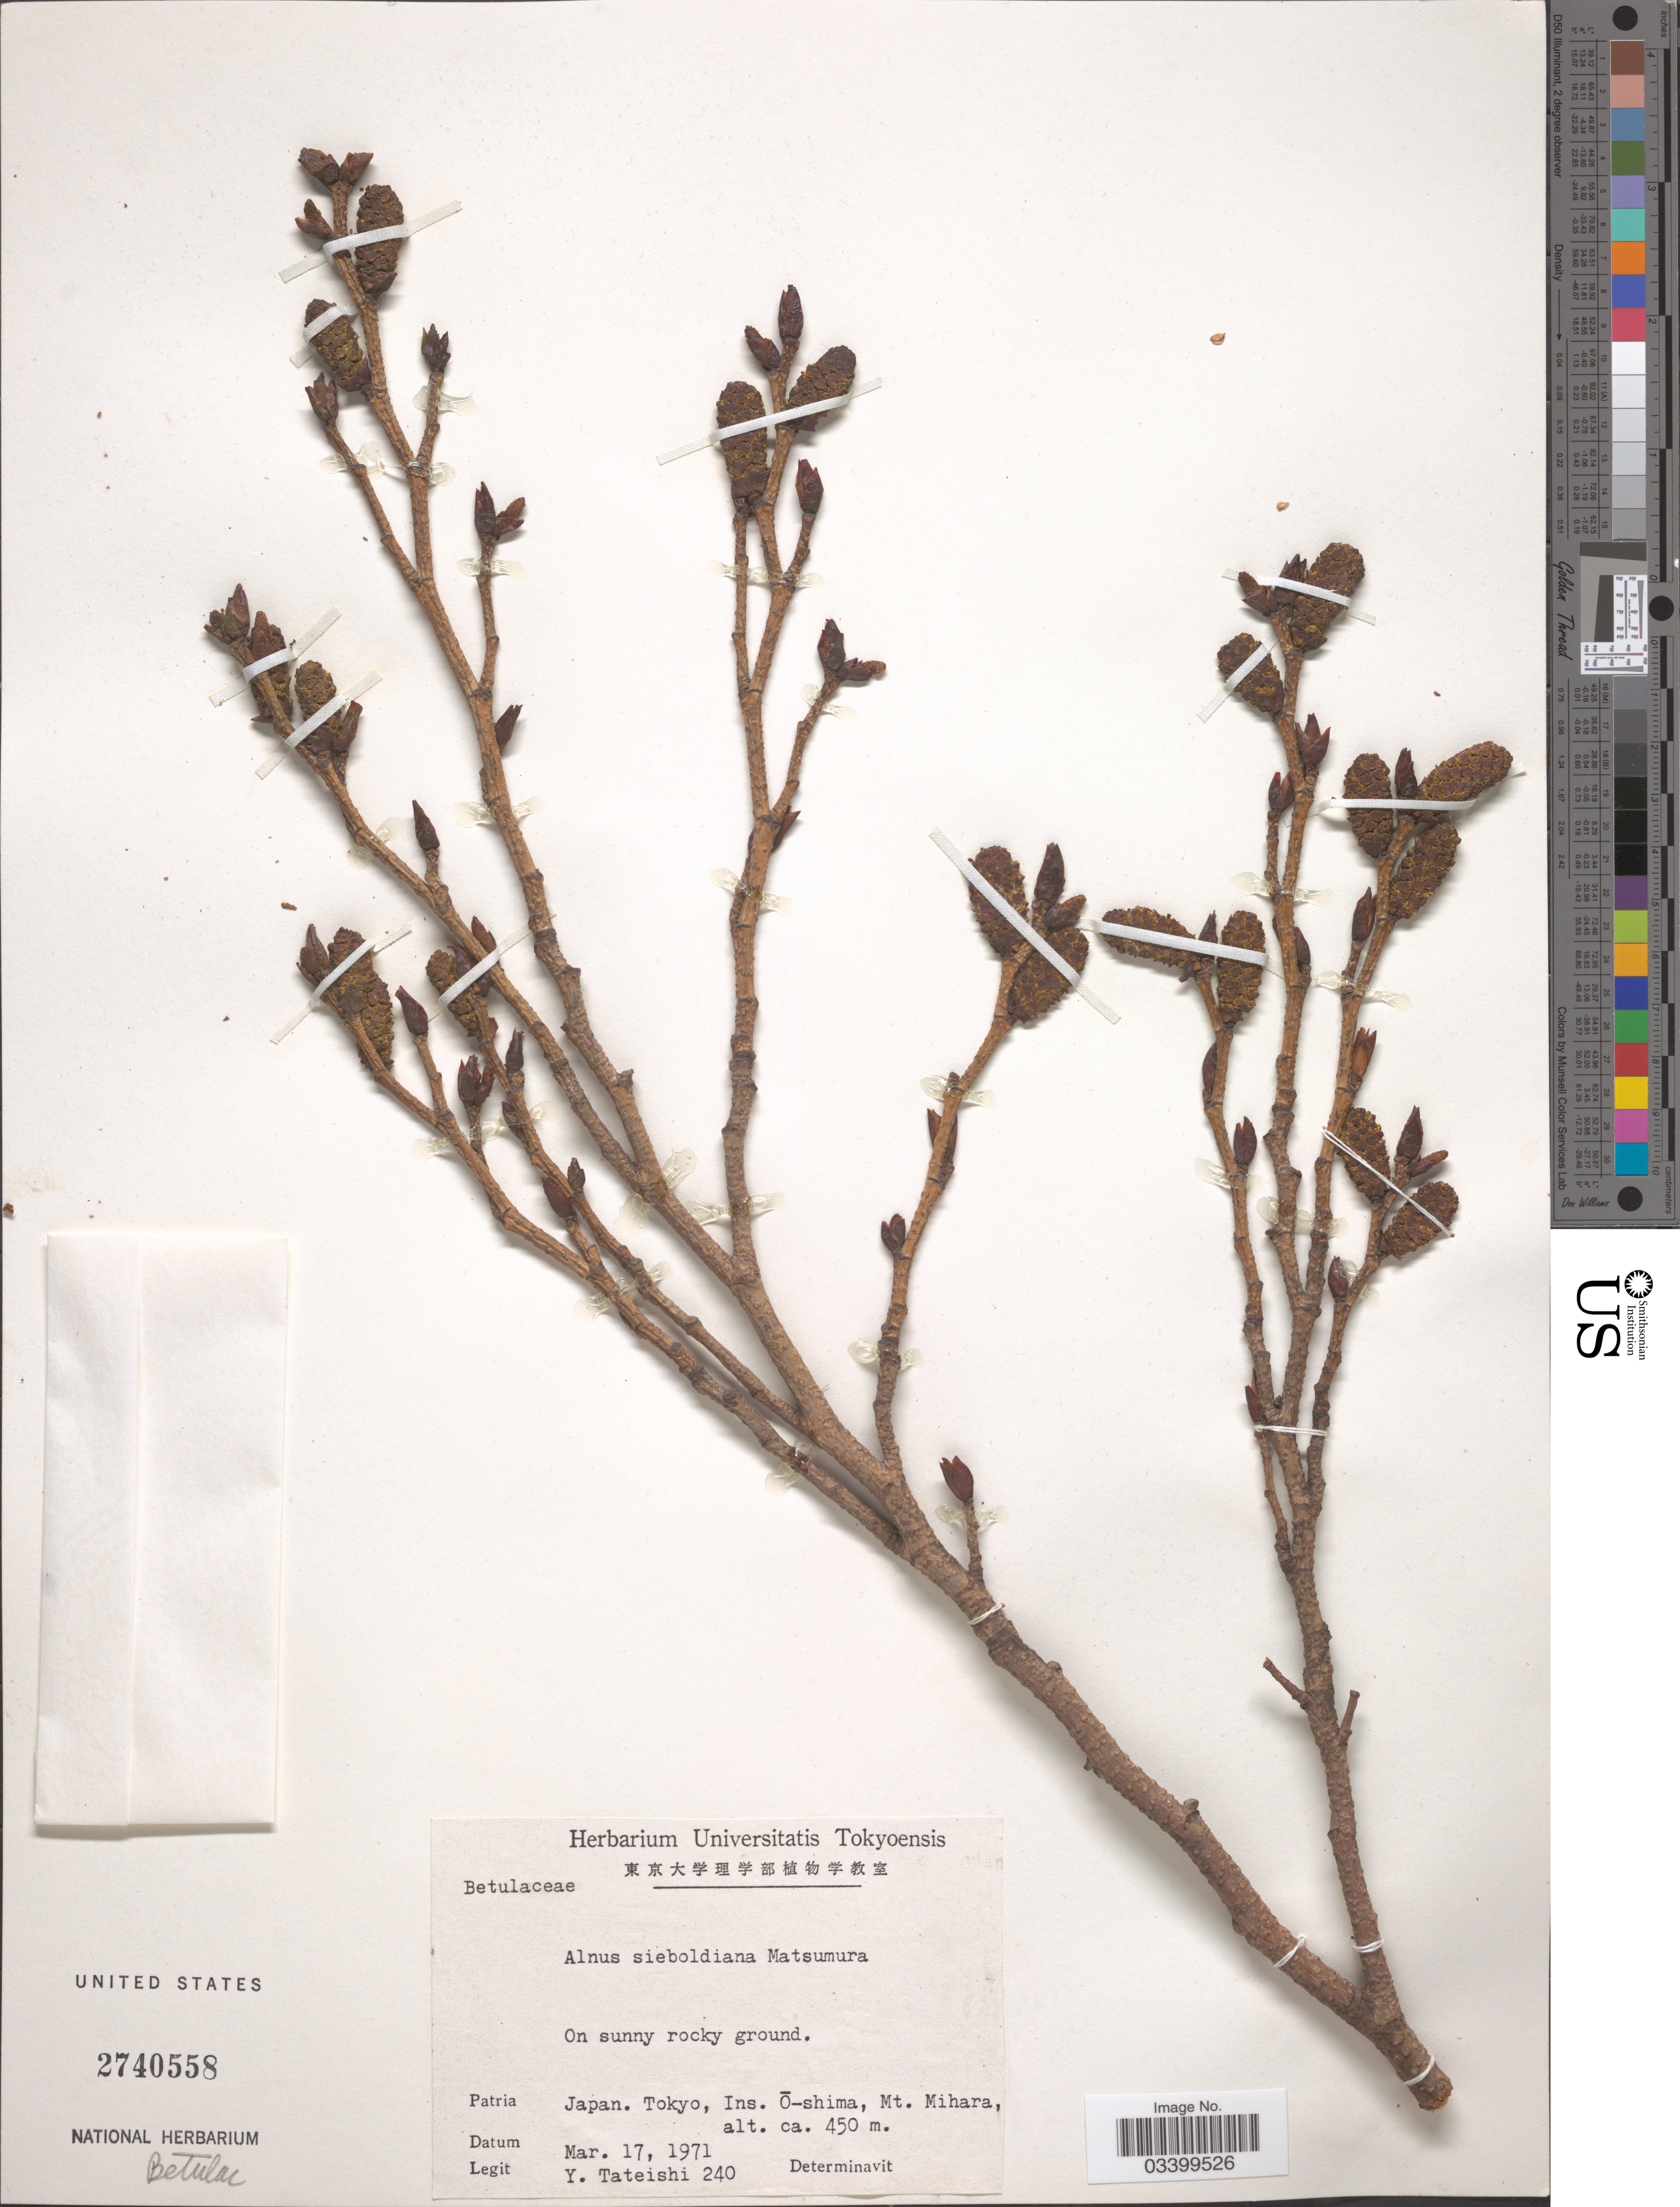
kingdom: Plantae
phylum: Tracheophyta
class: Magnoliopsida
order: Fagales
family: Betulaceae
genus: Alnus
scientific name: Alnus sieboldiana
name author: Matsum.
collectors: Y. Tateishi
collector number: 240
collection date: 1971-03-17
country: Japan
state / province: Tokyo, Federal City of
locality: Tokyo, Ins. O-shima, Mt. Mihara.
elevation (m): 450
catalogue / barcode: US 2740558